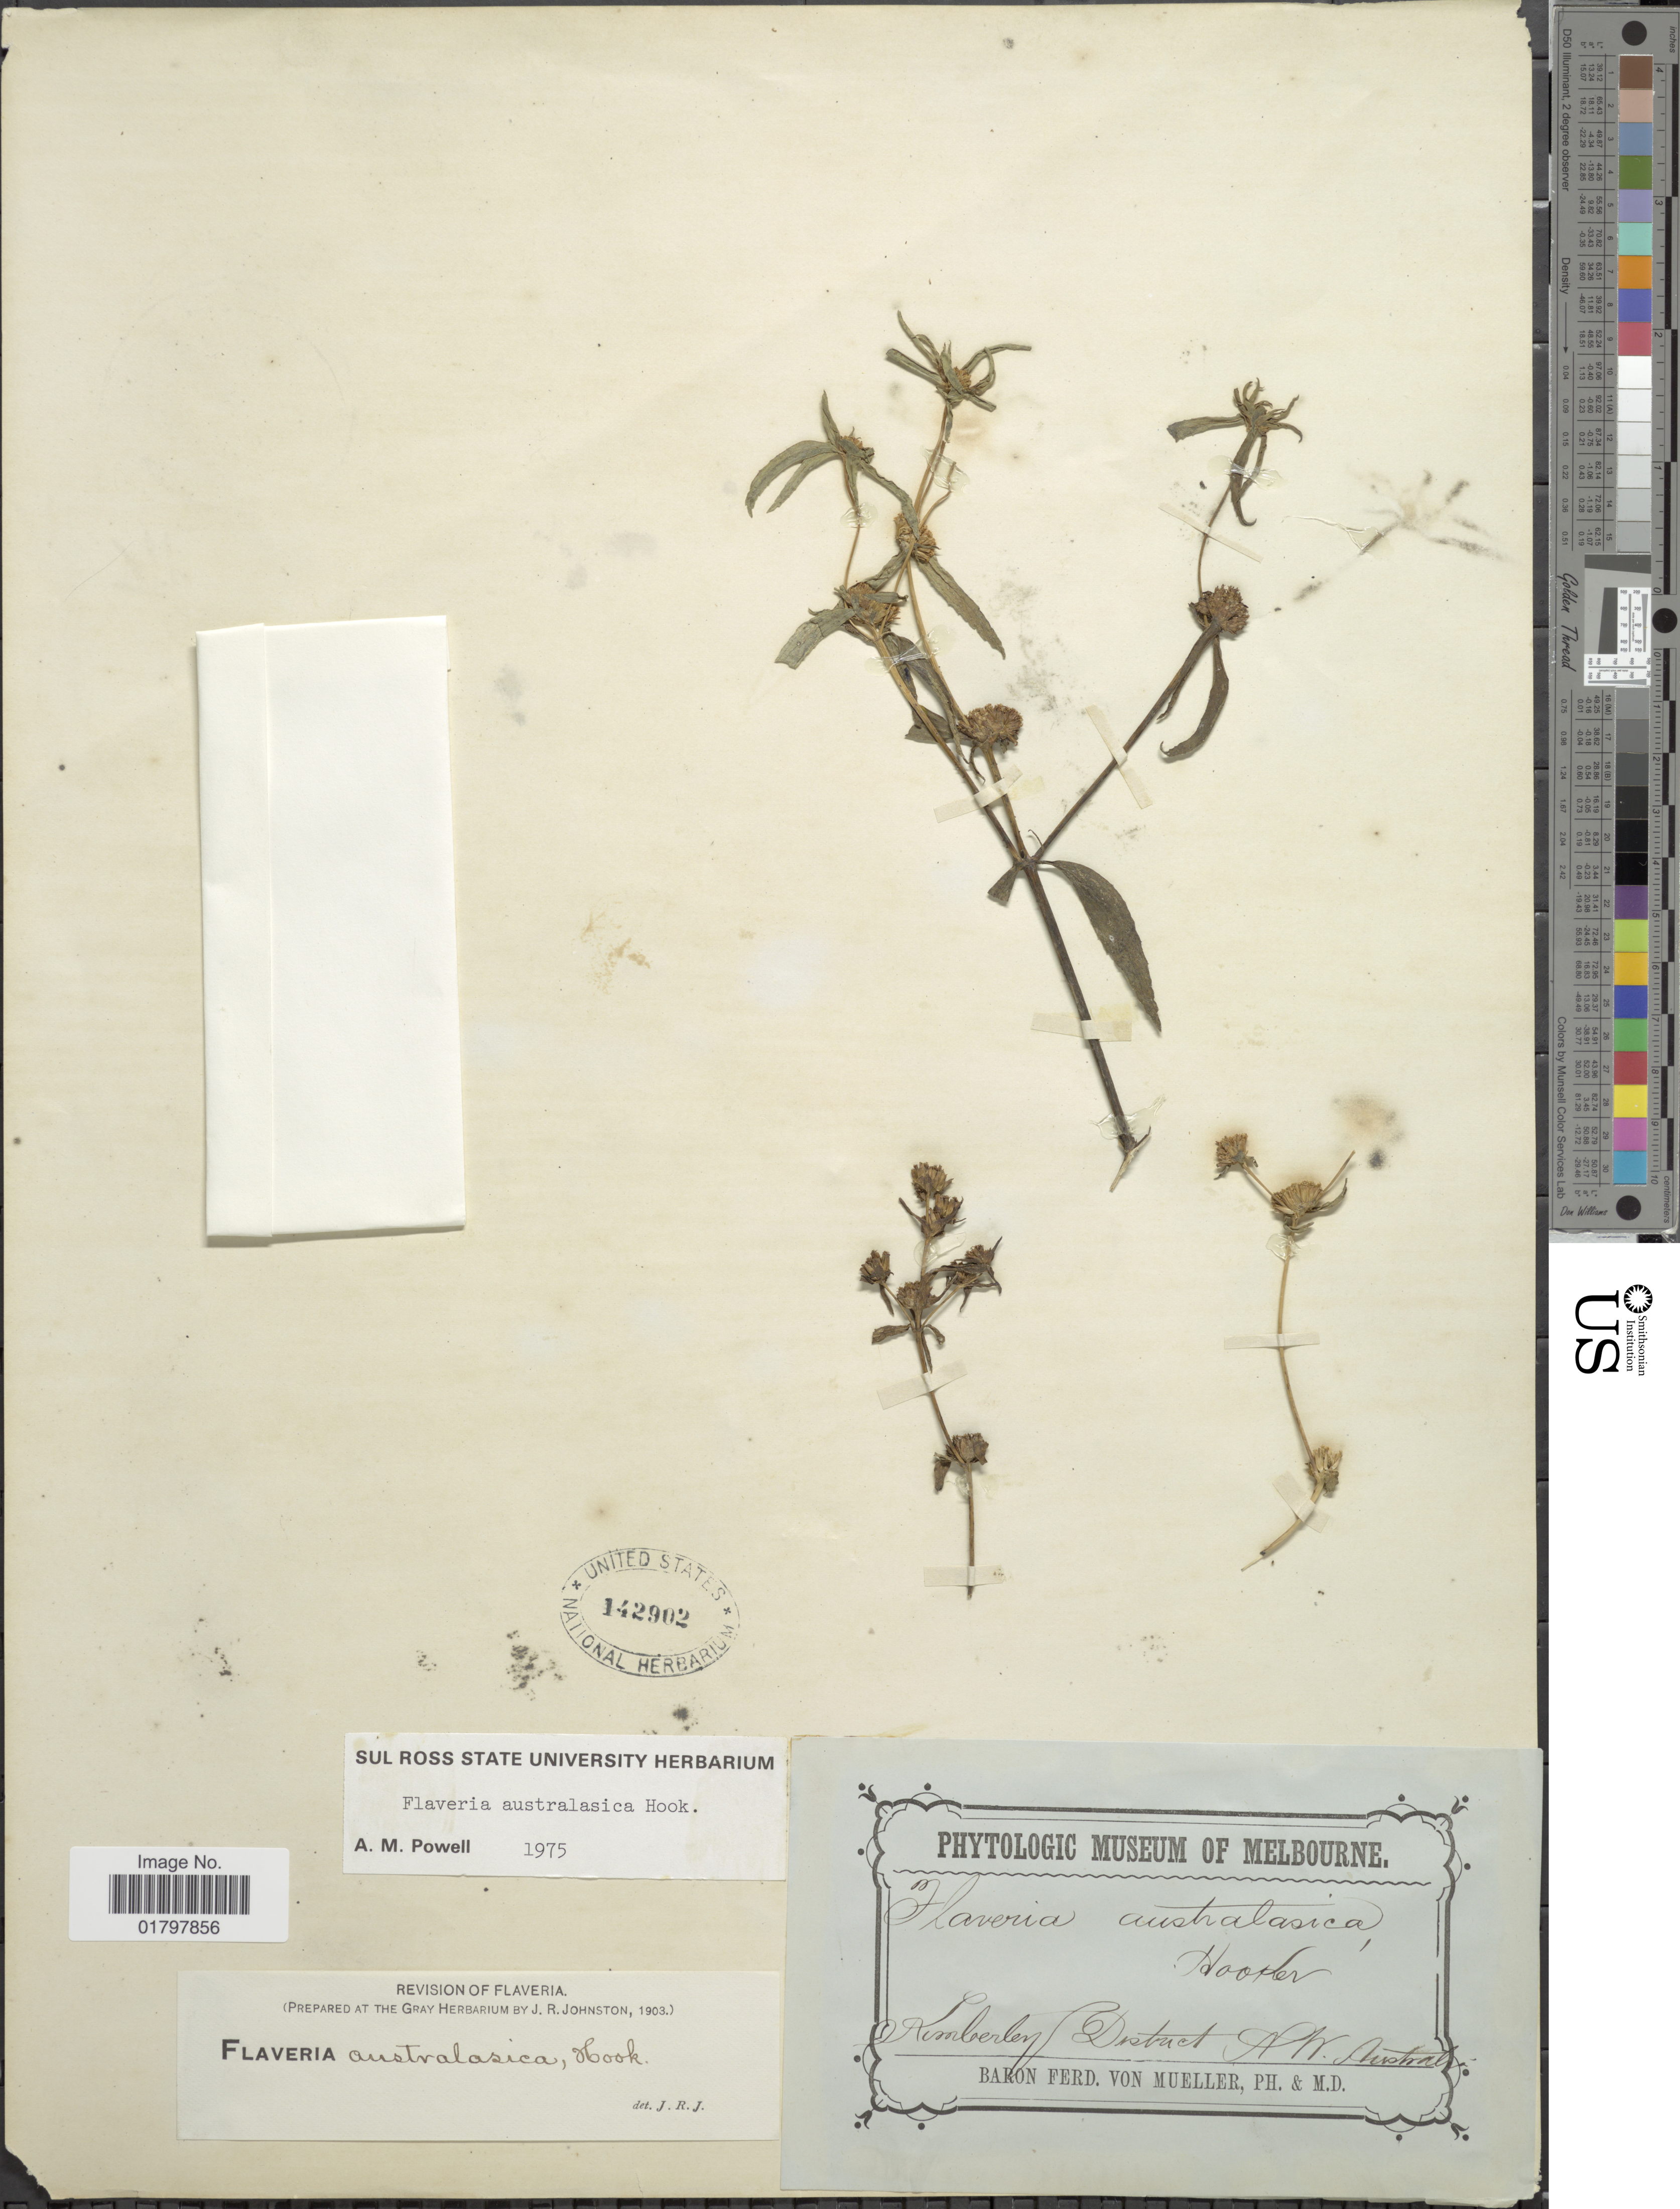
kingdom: Plantae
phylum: Tracheophyta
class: Magnoliopsida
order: Asterales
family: Asteraceae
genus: Flaveria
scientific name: Flaveria trinervia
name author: (Spreng.) C. Mohr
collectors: F. von Mueller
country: Australia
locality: Kimberley District. N.W. Australia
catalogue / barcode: US 142902